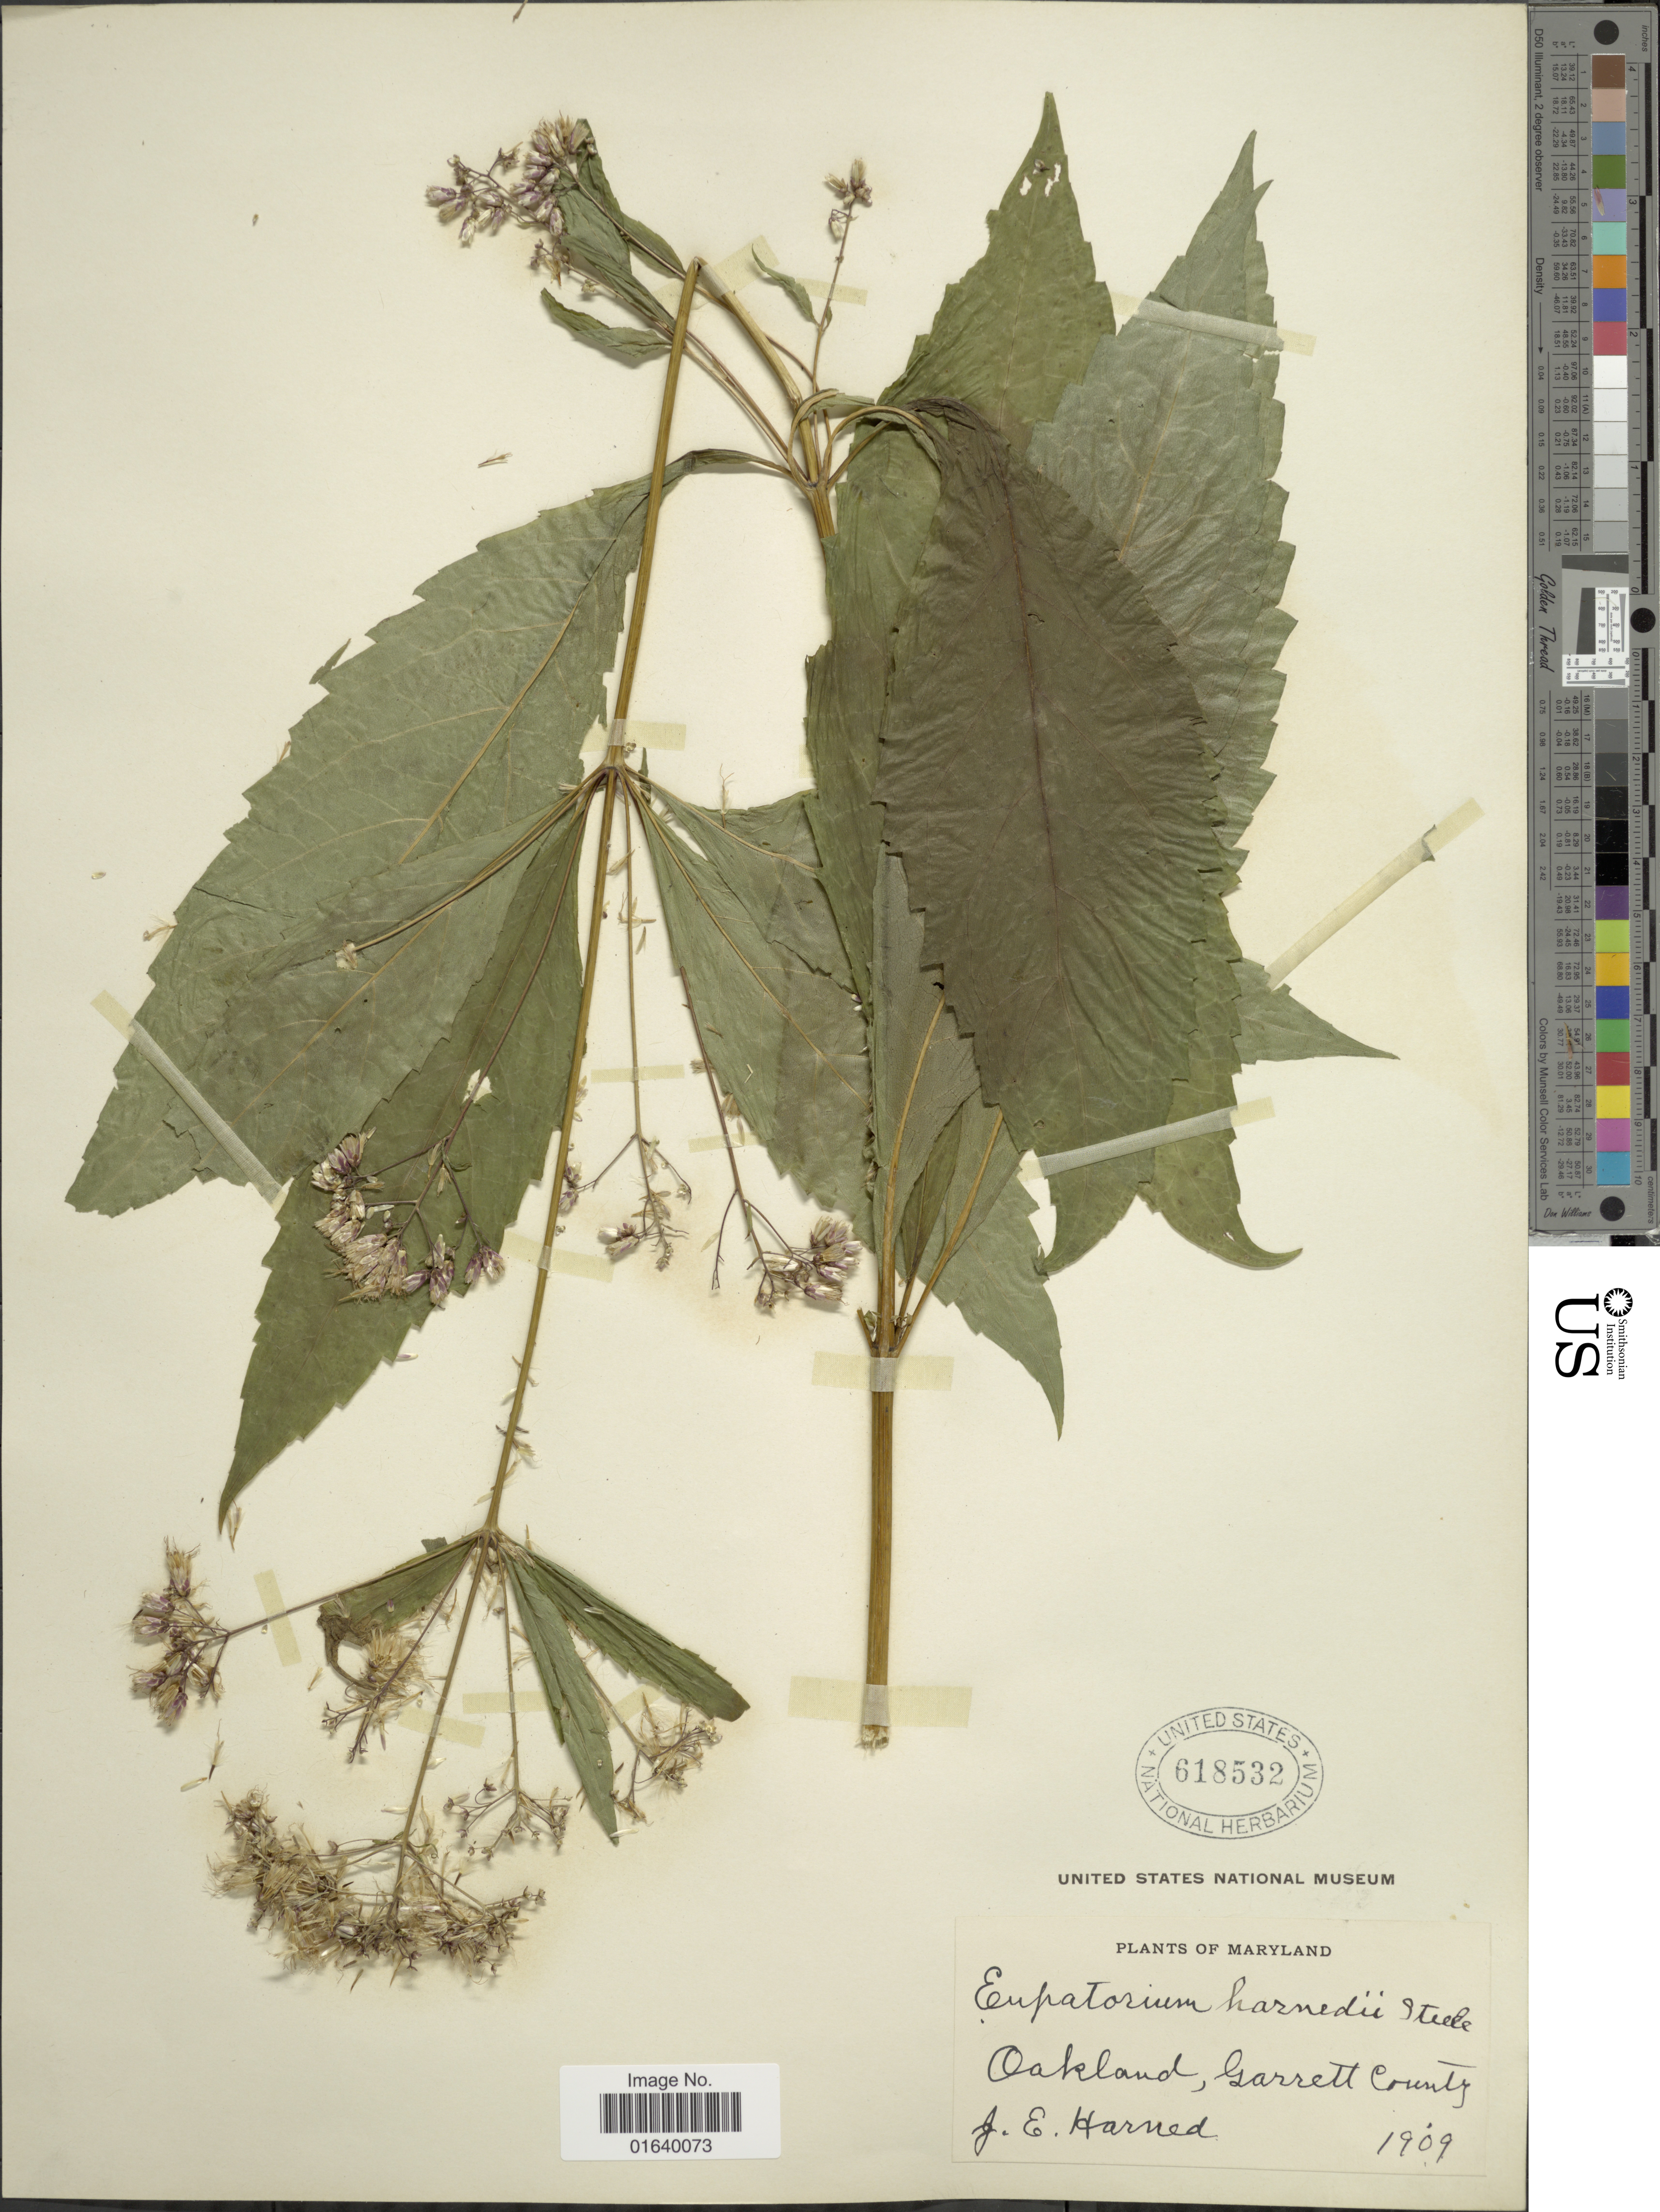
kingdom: Plantae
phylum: Tracheophyta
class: Magnoliopsida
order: Asterales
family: Asteraceae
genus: Eupatorium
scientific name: Eupatorium purpureum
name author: (L.) E.E. Lamont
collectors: J. Harned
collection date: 1909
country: United States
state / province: Maryland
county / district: Garrett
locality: Oakland, Garrett County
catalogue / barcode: US 618532